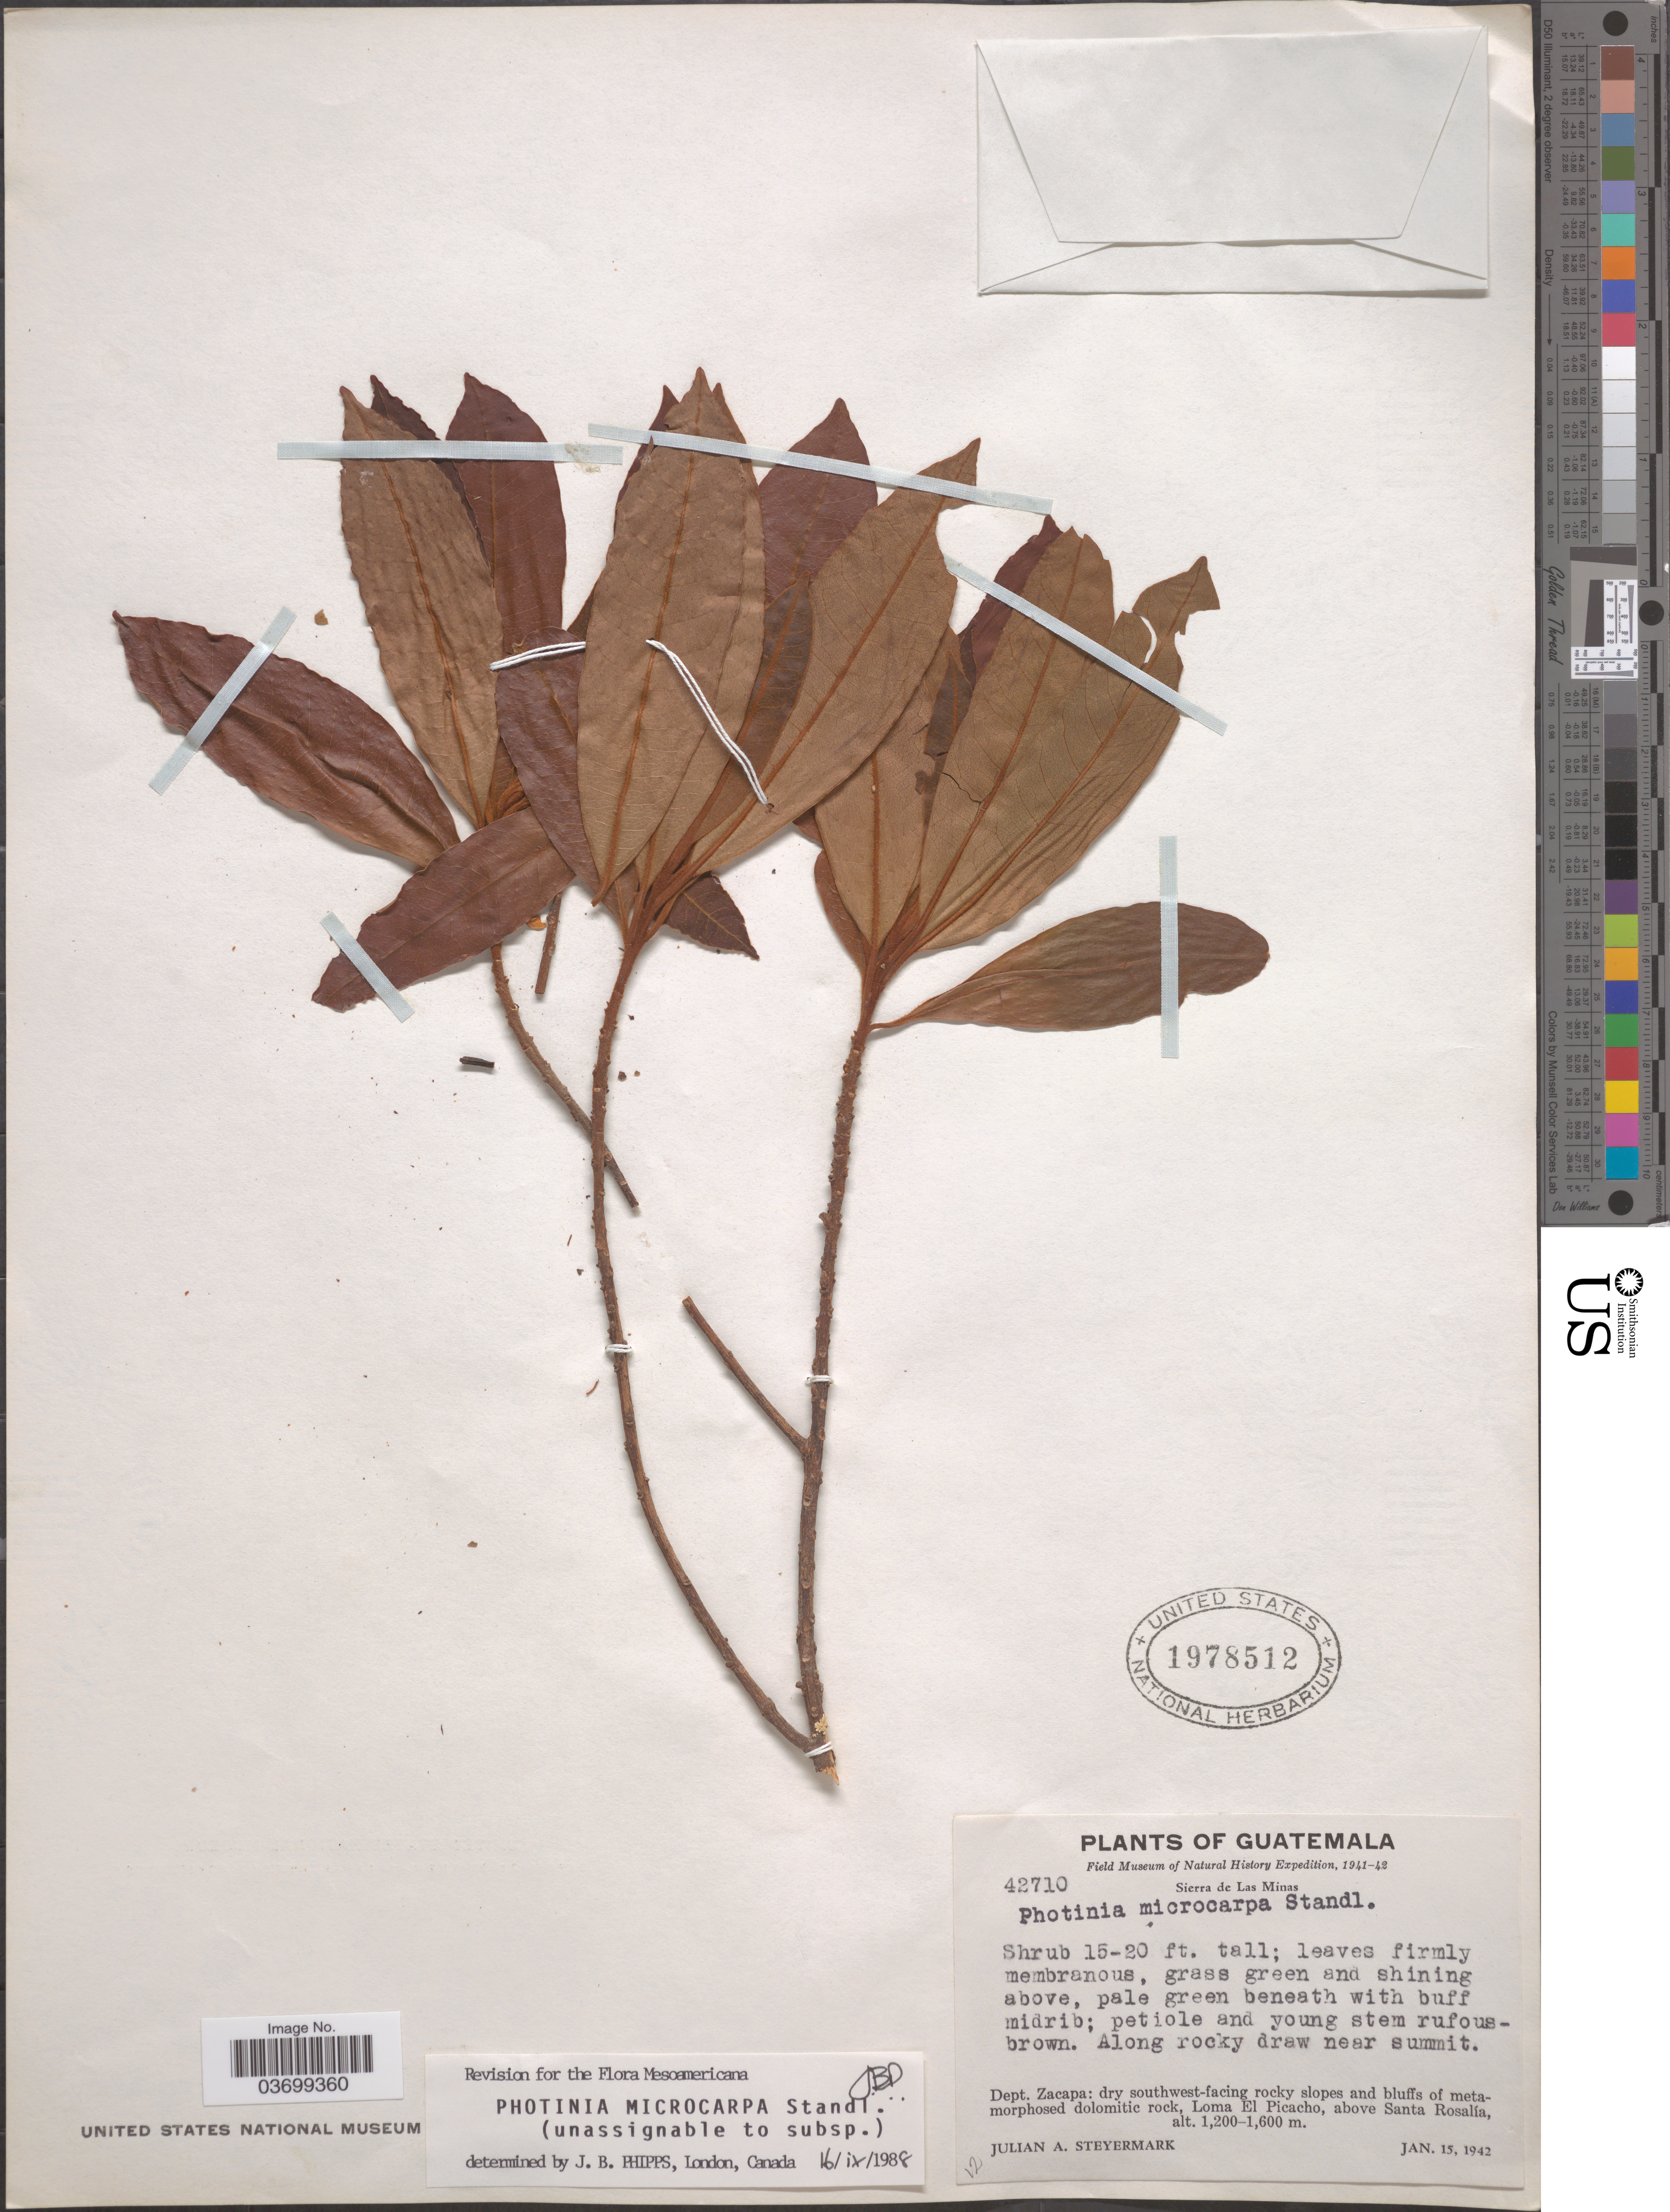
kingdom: Plantae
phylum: Tracheophyta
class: Magnoliopsida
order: Rosales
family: Rosaceae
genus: Phippsiomeles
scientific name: Phippsiomeles microcarpa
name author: (Standl.) B.B. Liu & J. Wen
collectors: J. Steyermark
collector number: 42710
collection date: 1942-01-15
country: Guatemala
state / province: Zacapa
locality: Sierra de Las Minas. Along rocky draw near summit. Dept. Zacapa: dry southwest-facing rocky slopes and bluffs at metamorphosed dolomitic rock, Loma El Picacho, above Santa Rosalía.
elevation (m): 1200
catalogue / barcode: US 1978512